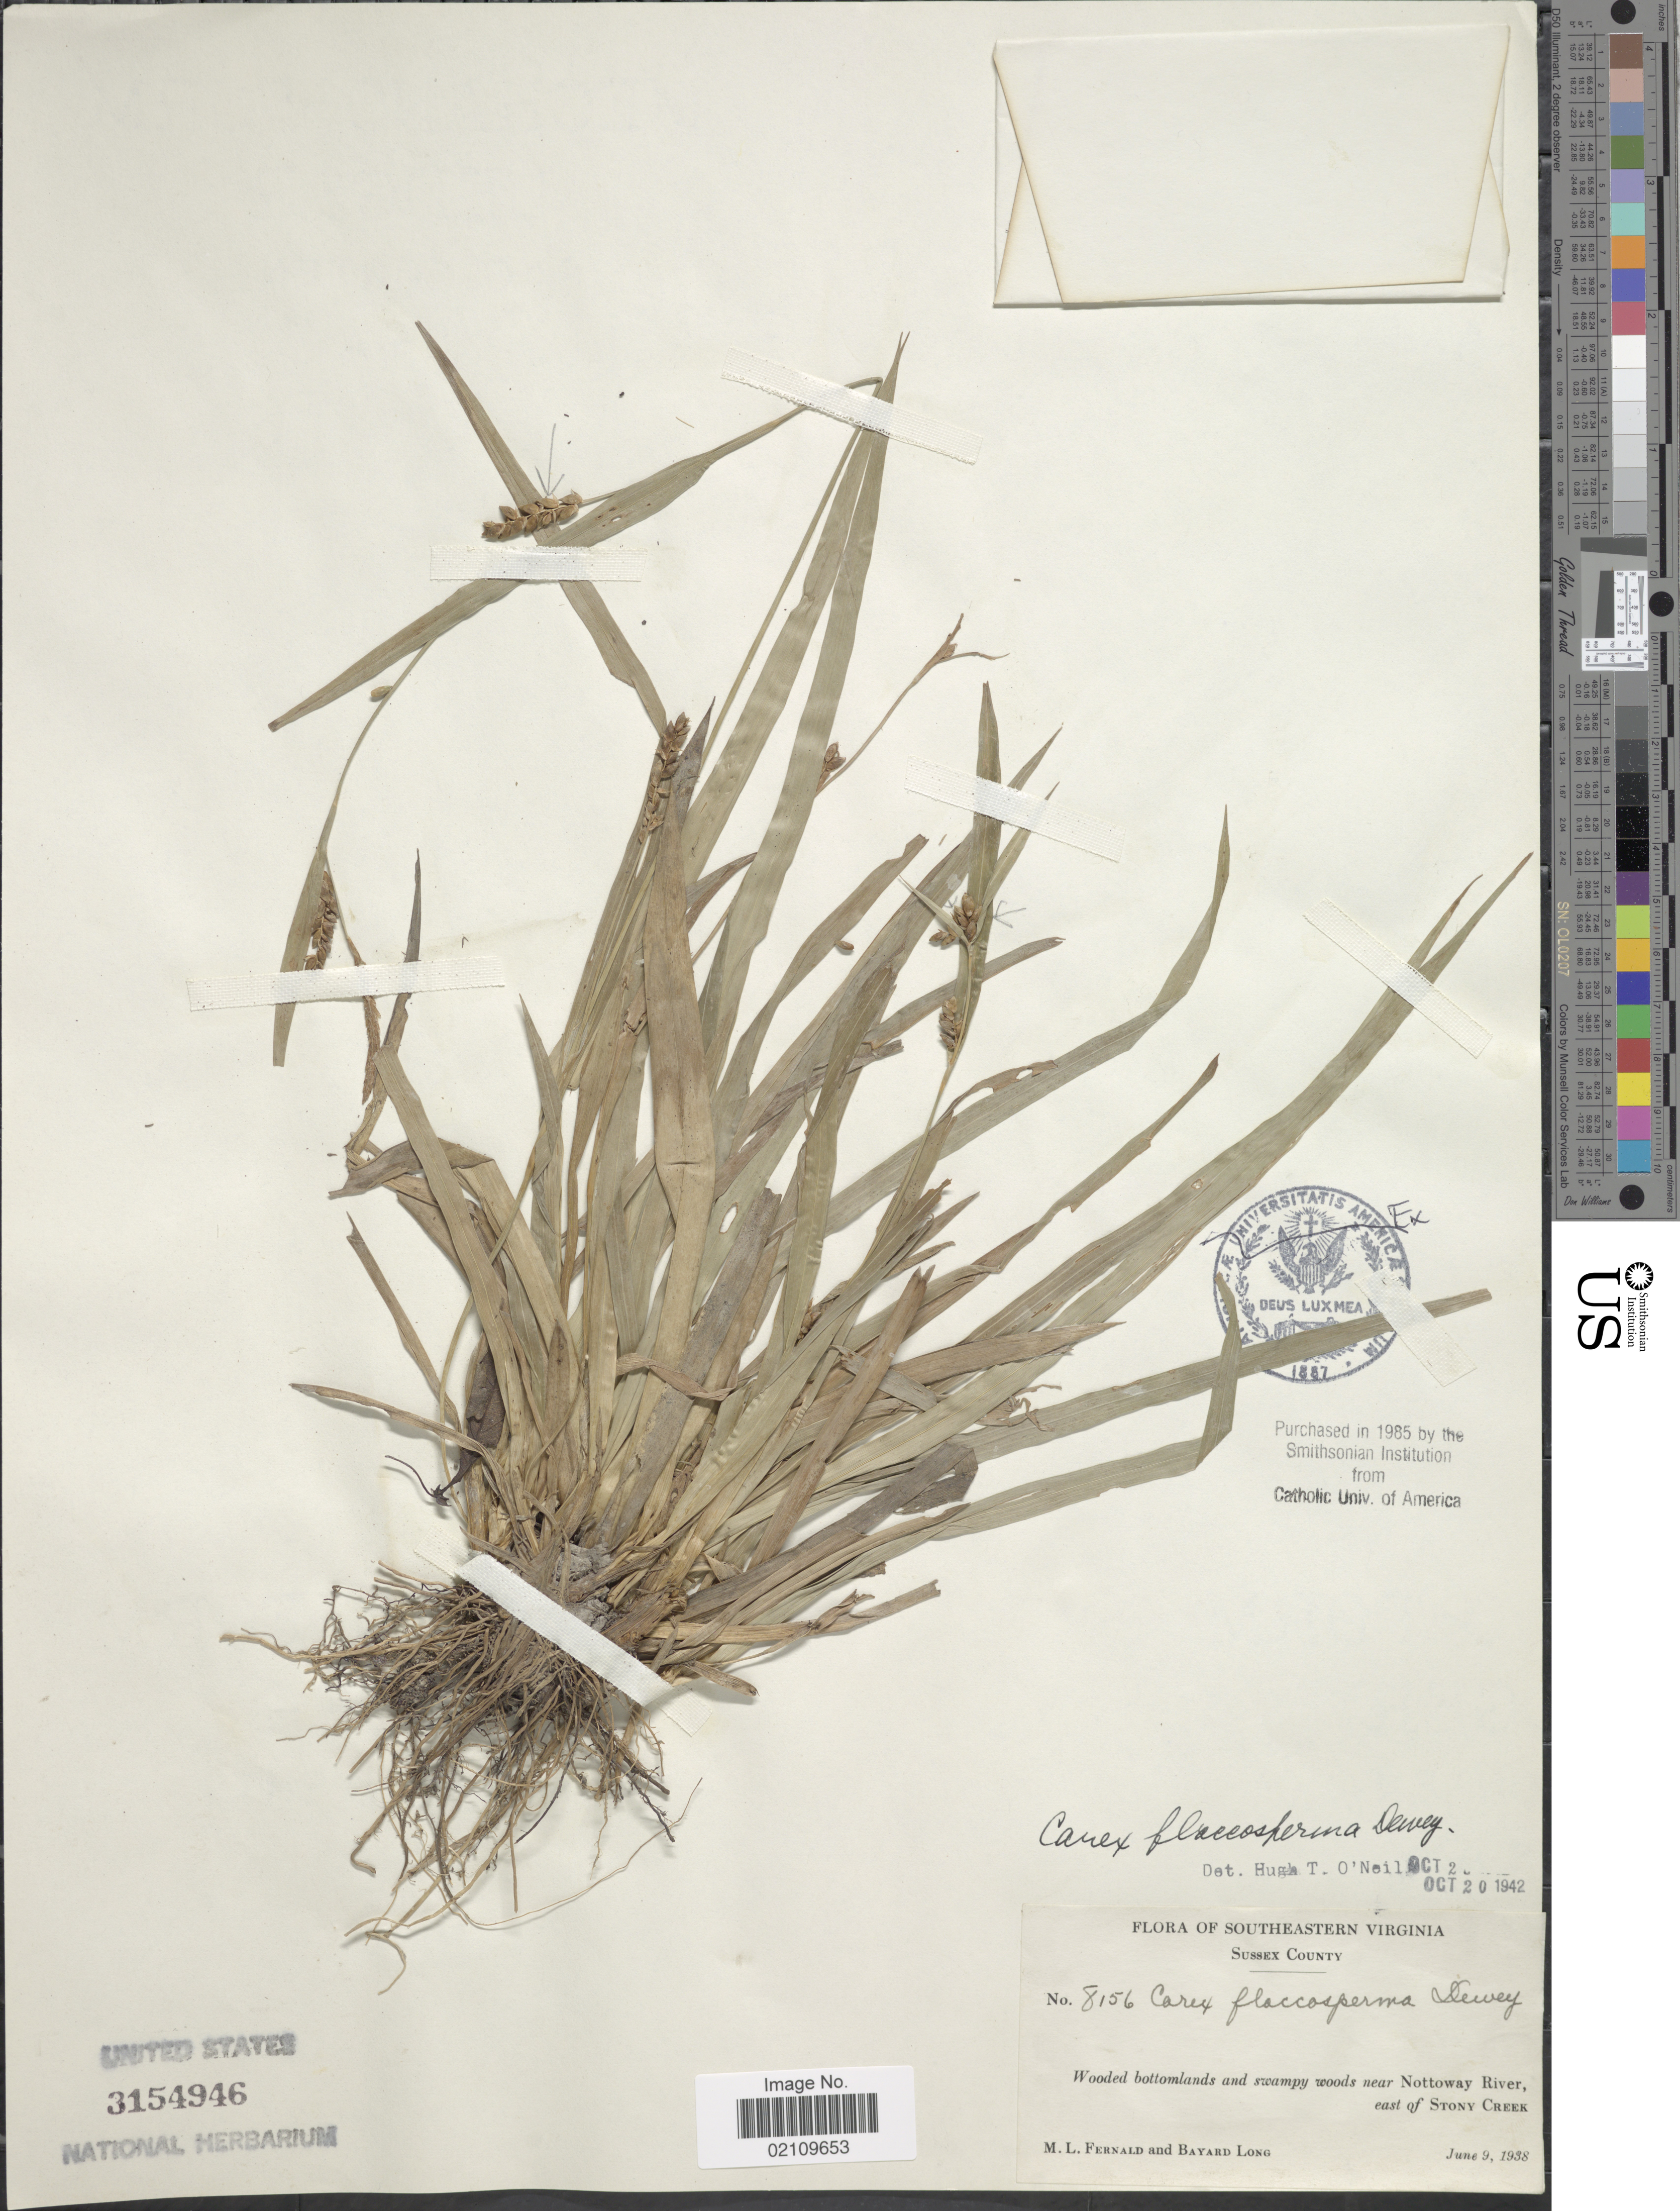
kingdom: Plantae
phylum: Tracheophyta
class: Liliopsida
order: Poales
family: Cyperaceae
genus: Carex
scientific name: Carex flaccosperma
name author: Dewey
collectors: M. L. Fernald & B. Long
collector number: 8156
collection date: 1938-06-09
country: United States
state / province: Virginia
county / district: Sussex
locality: Southeastern Virginia. Sussex County. near Nottoway River, east of Stony Creek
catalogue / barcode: US 3154946